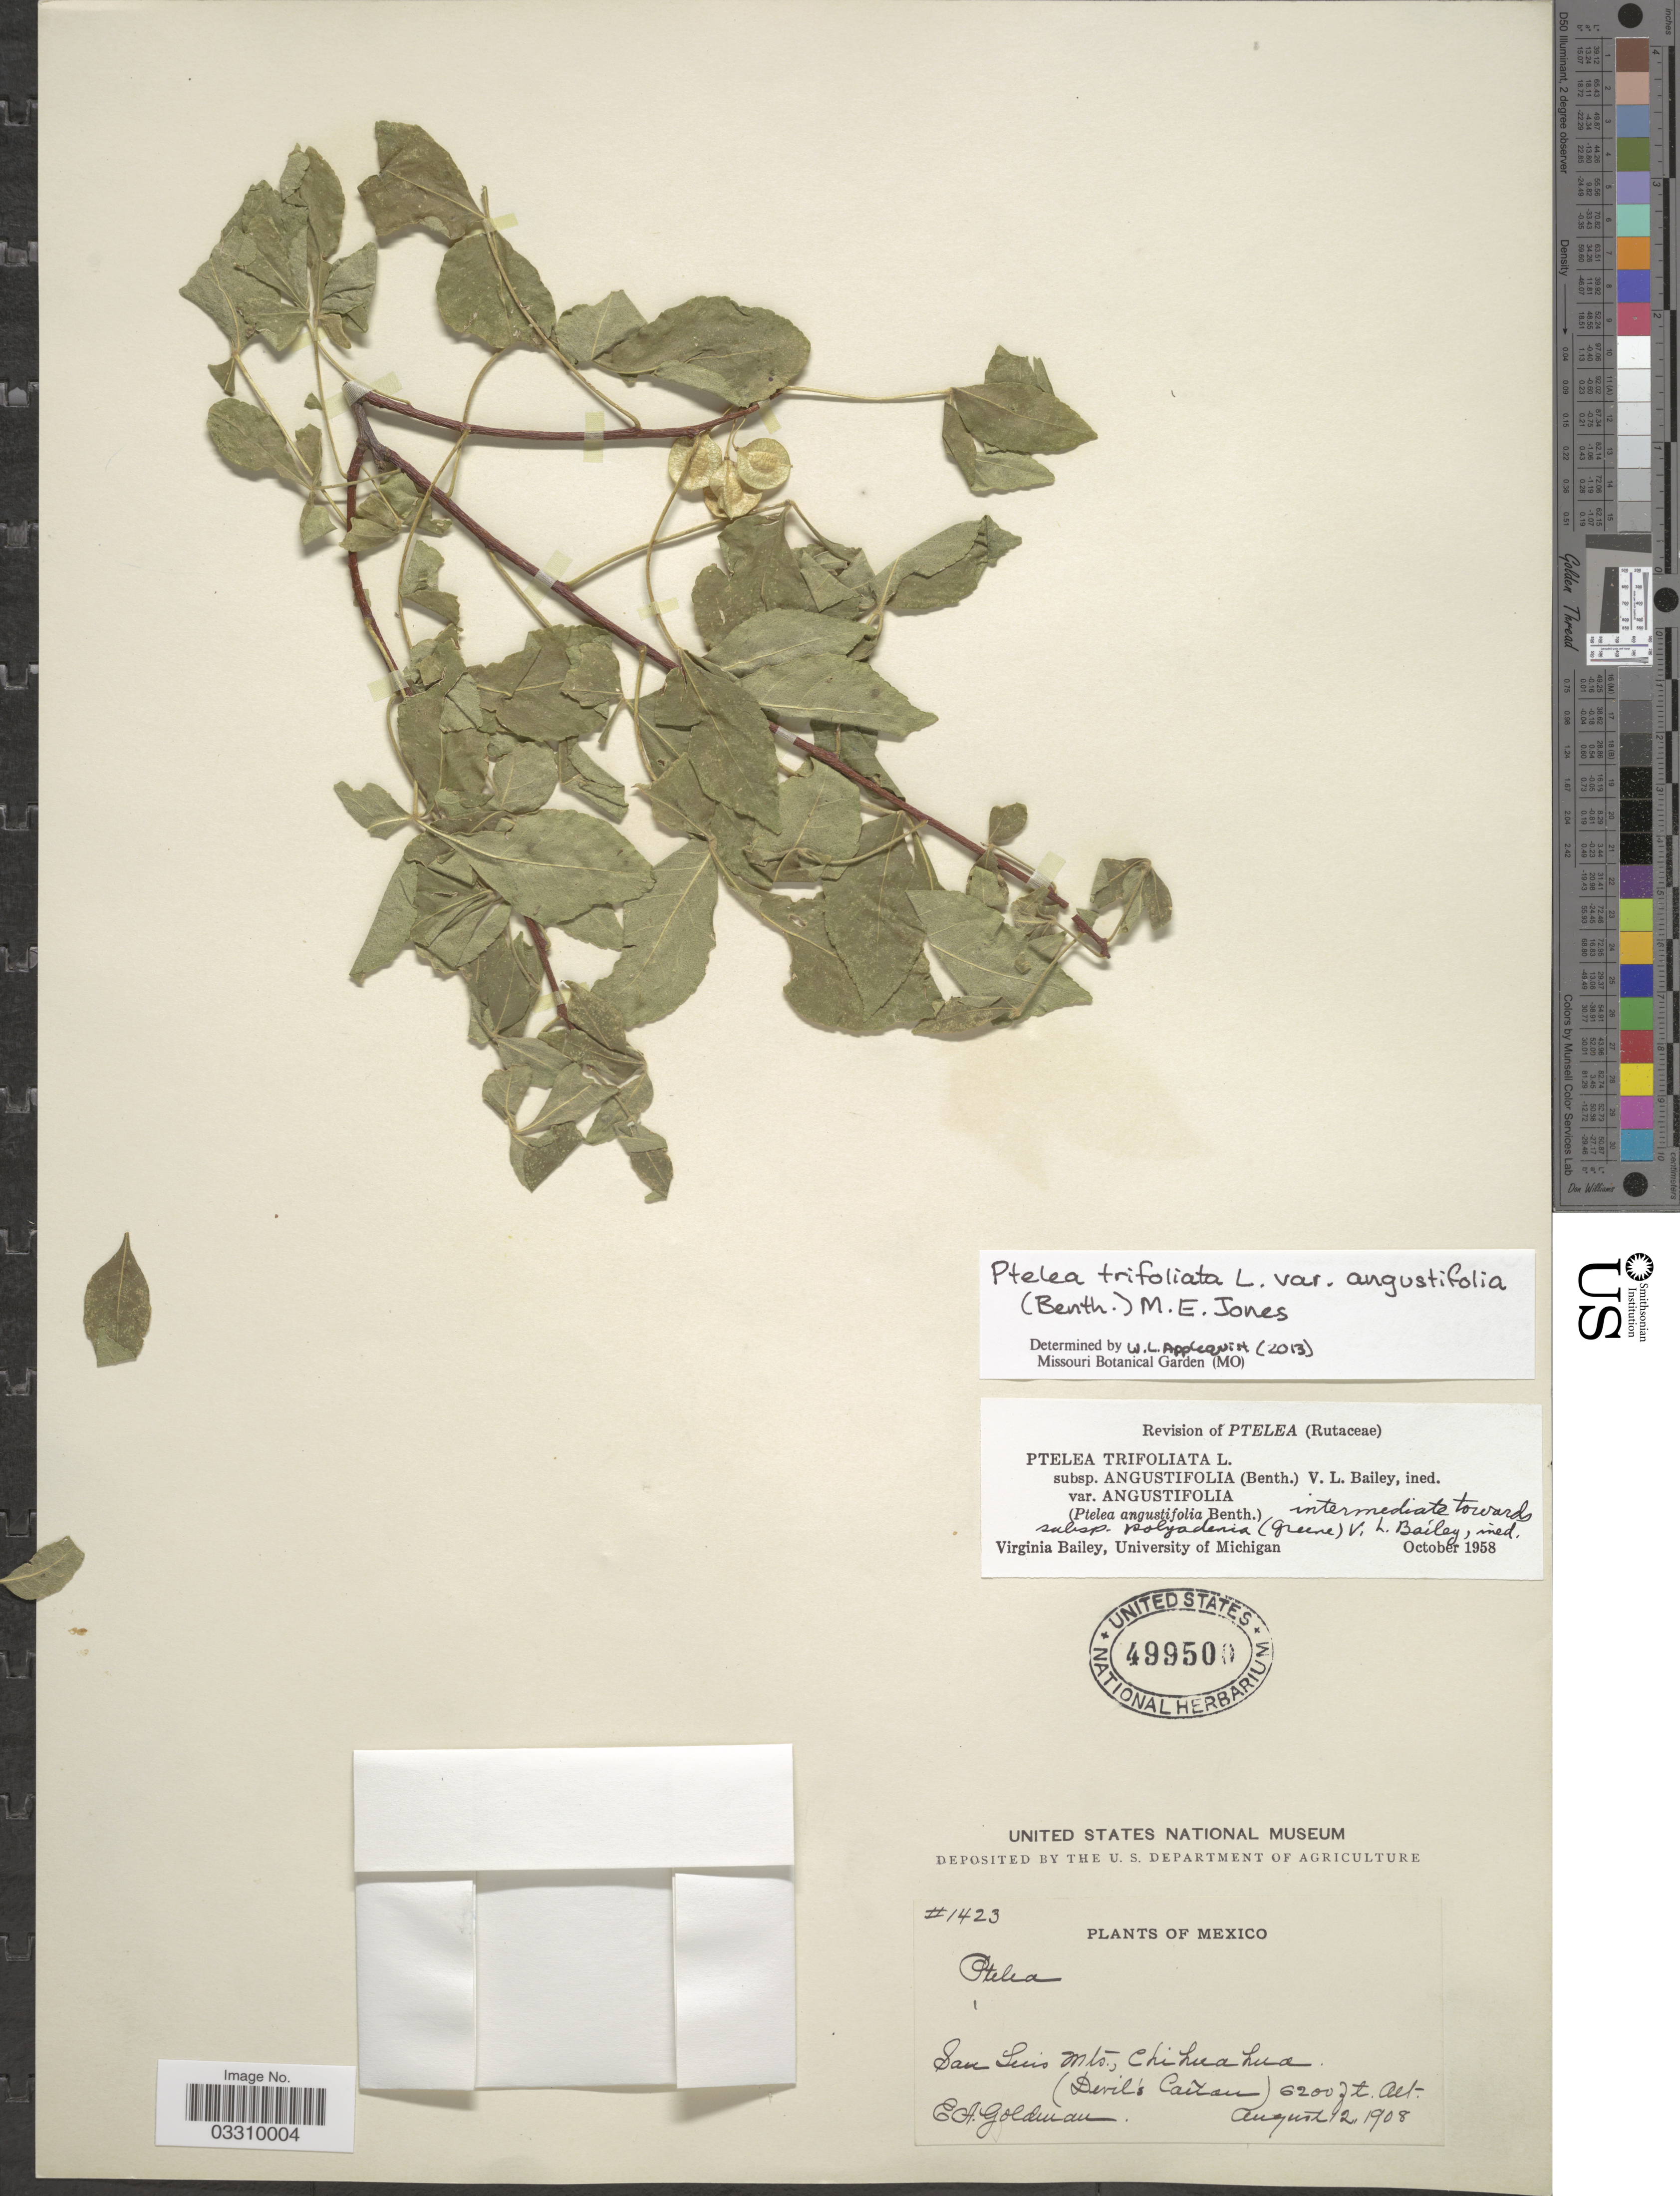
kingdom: Plantae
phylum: Tracheophyta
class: Magnoliopsida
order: Sapindales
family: Rutaceae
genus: Ptelea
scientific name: Ptelea trifoliata var. angustifolia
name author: (Benth.) M.E. Jones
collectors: E. A. Goldman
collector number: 1423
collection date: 1908-08-12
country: Mexico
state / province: Chihuahua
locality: San Luis Mts. (Devil's Cañon).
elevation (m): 1890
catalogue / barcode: US 499500